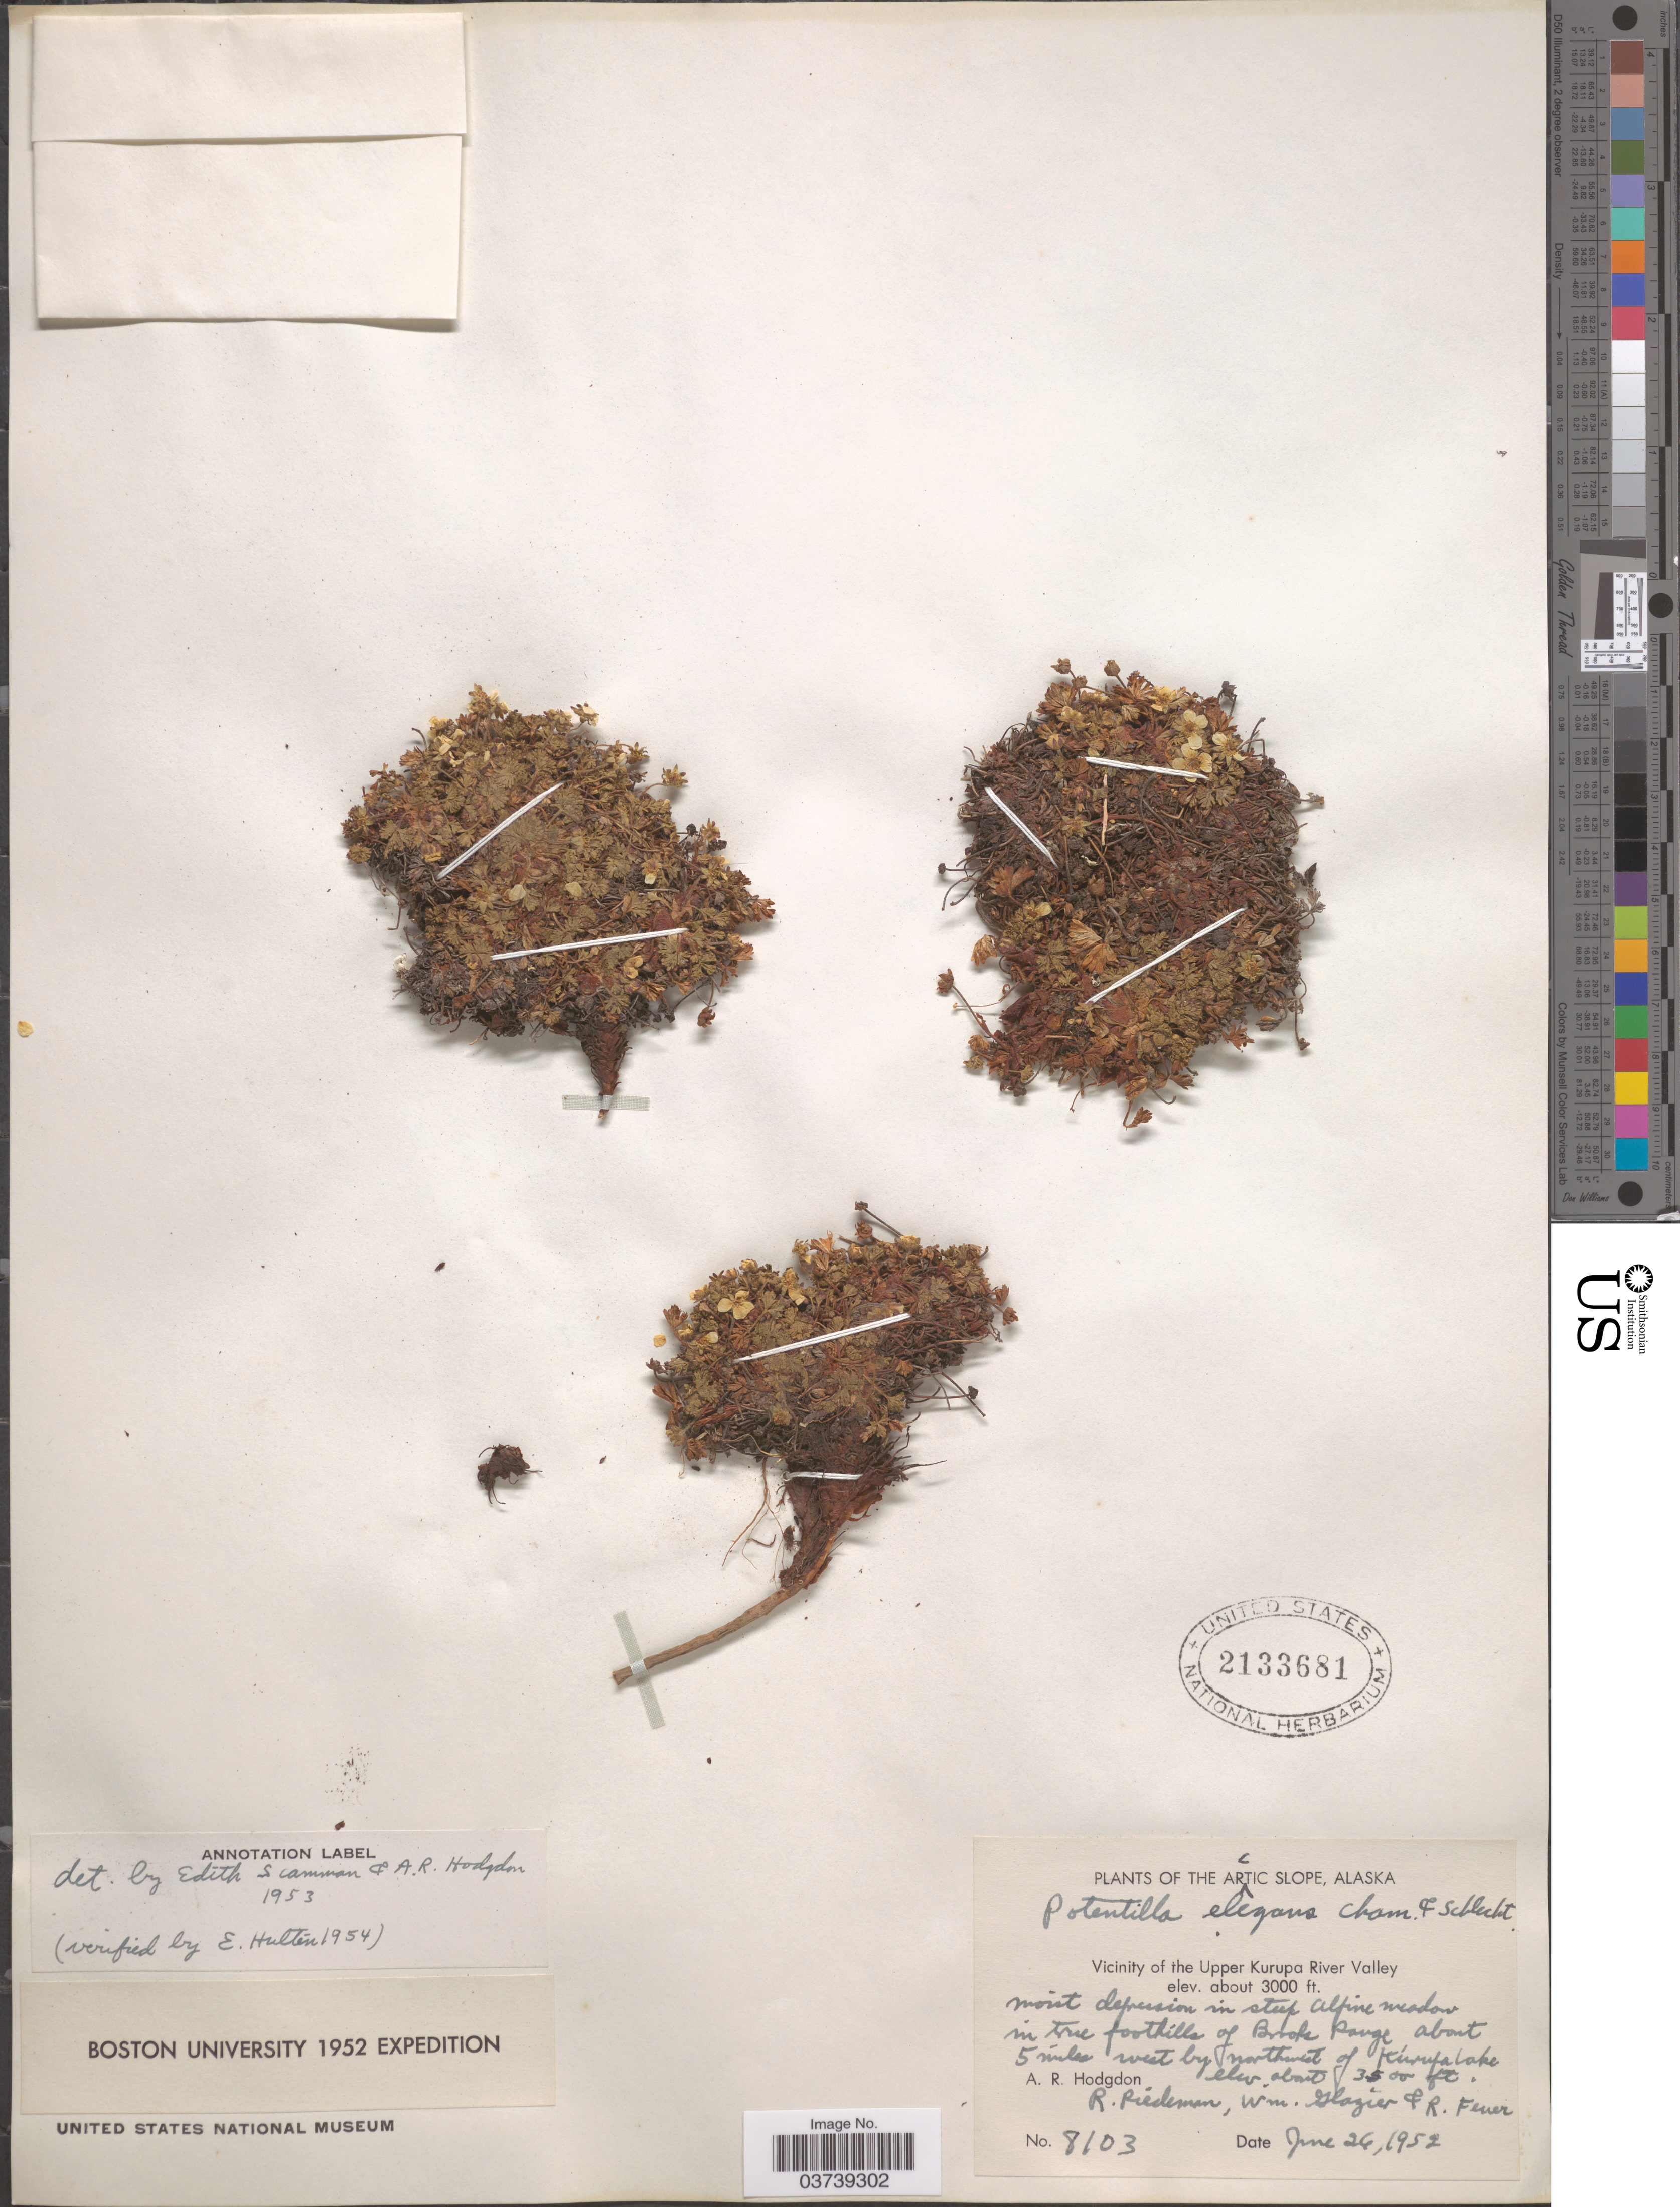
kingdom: Plantae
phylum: Tracheophyta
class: Magnoliopsida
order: Rosales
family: Rosaceae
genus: Potentilla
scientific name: Potentilla elegans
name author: Cham. & Schltr.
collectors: A. R. Hodgdon, R. Riedeman, W. Glazier & R. Feuer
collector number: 8103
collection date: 1952-06-26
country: United States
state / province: Alaska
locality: Arctic slope. Vicinity of the Upper Kurupa River Valley. In tree foothills of Brook Rangem about 5 miles west by northeast of Kúrupa Lake.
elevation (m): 914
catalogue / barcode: US 2133681